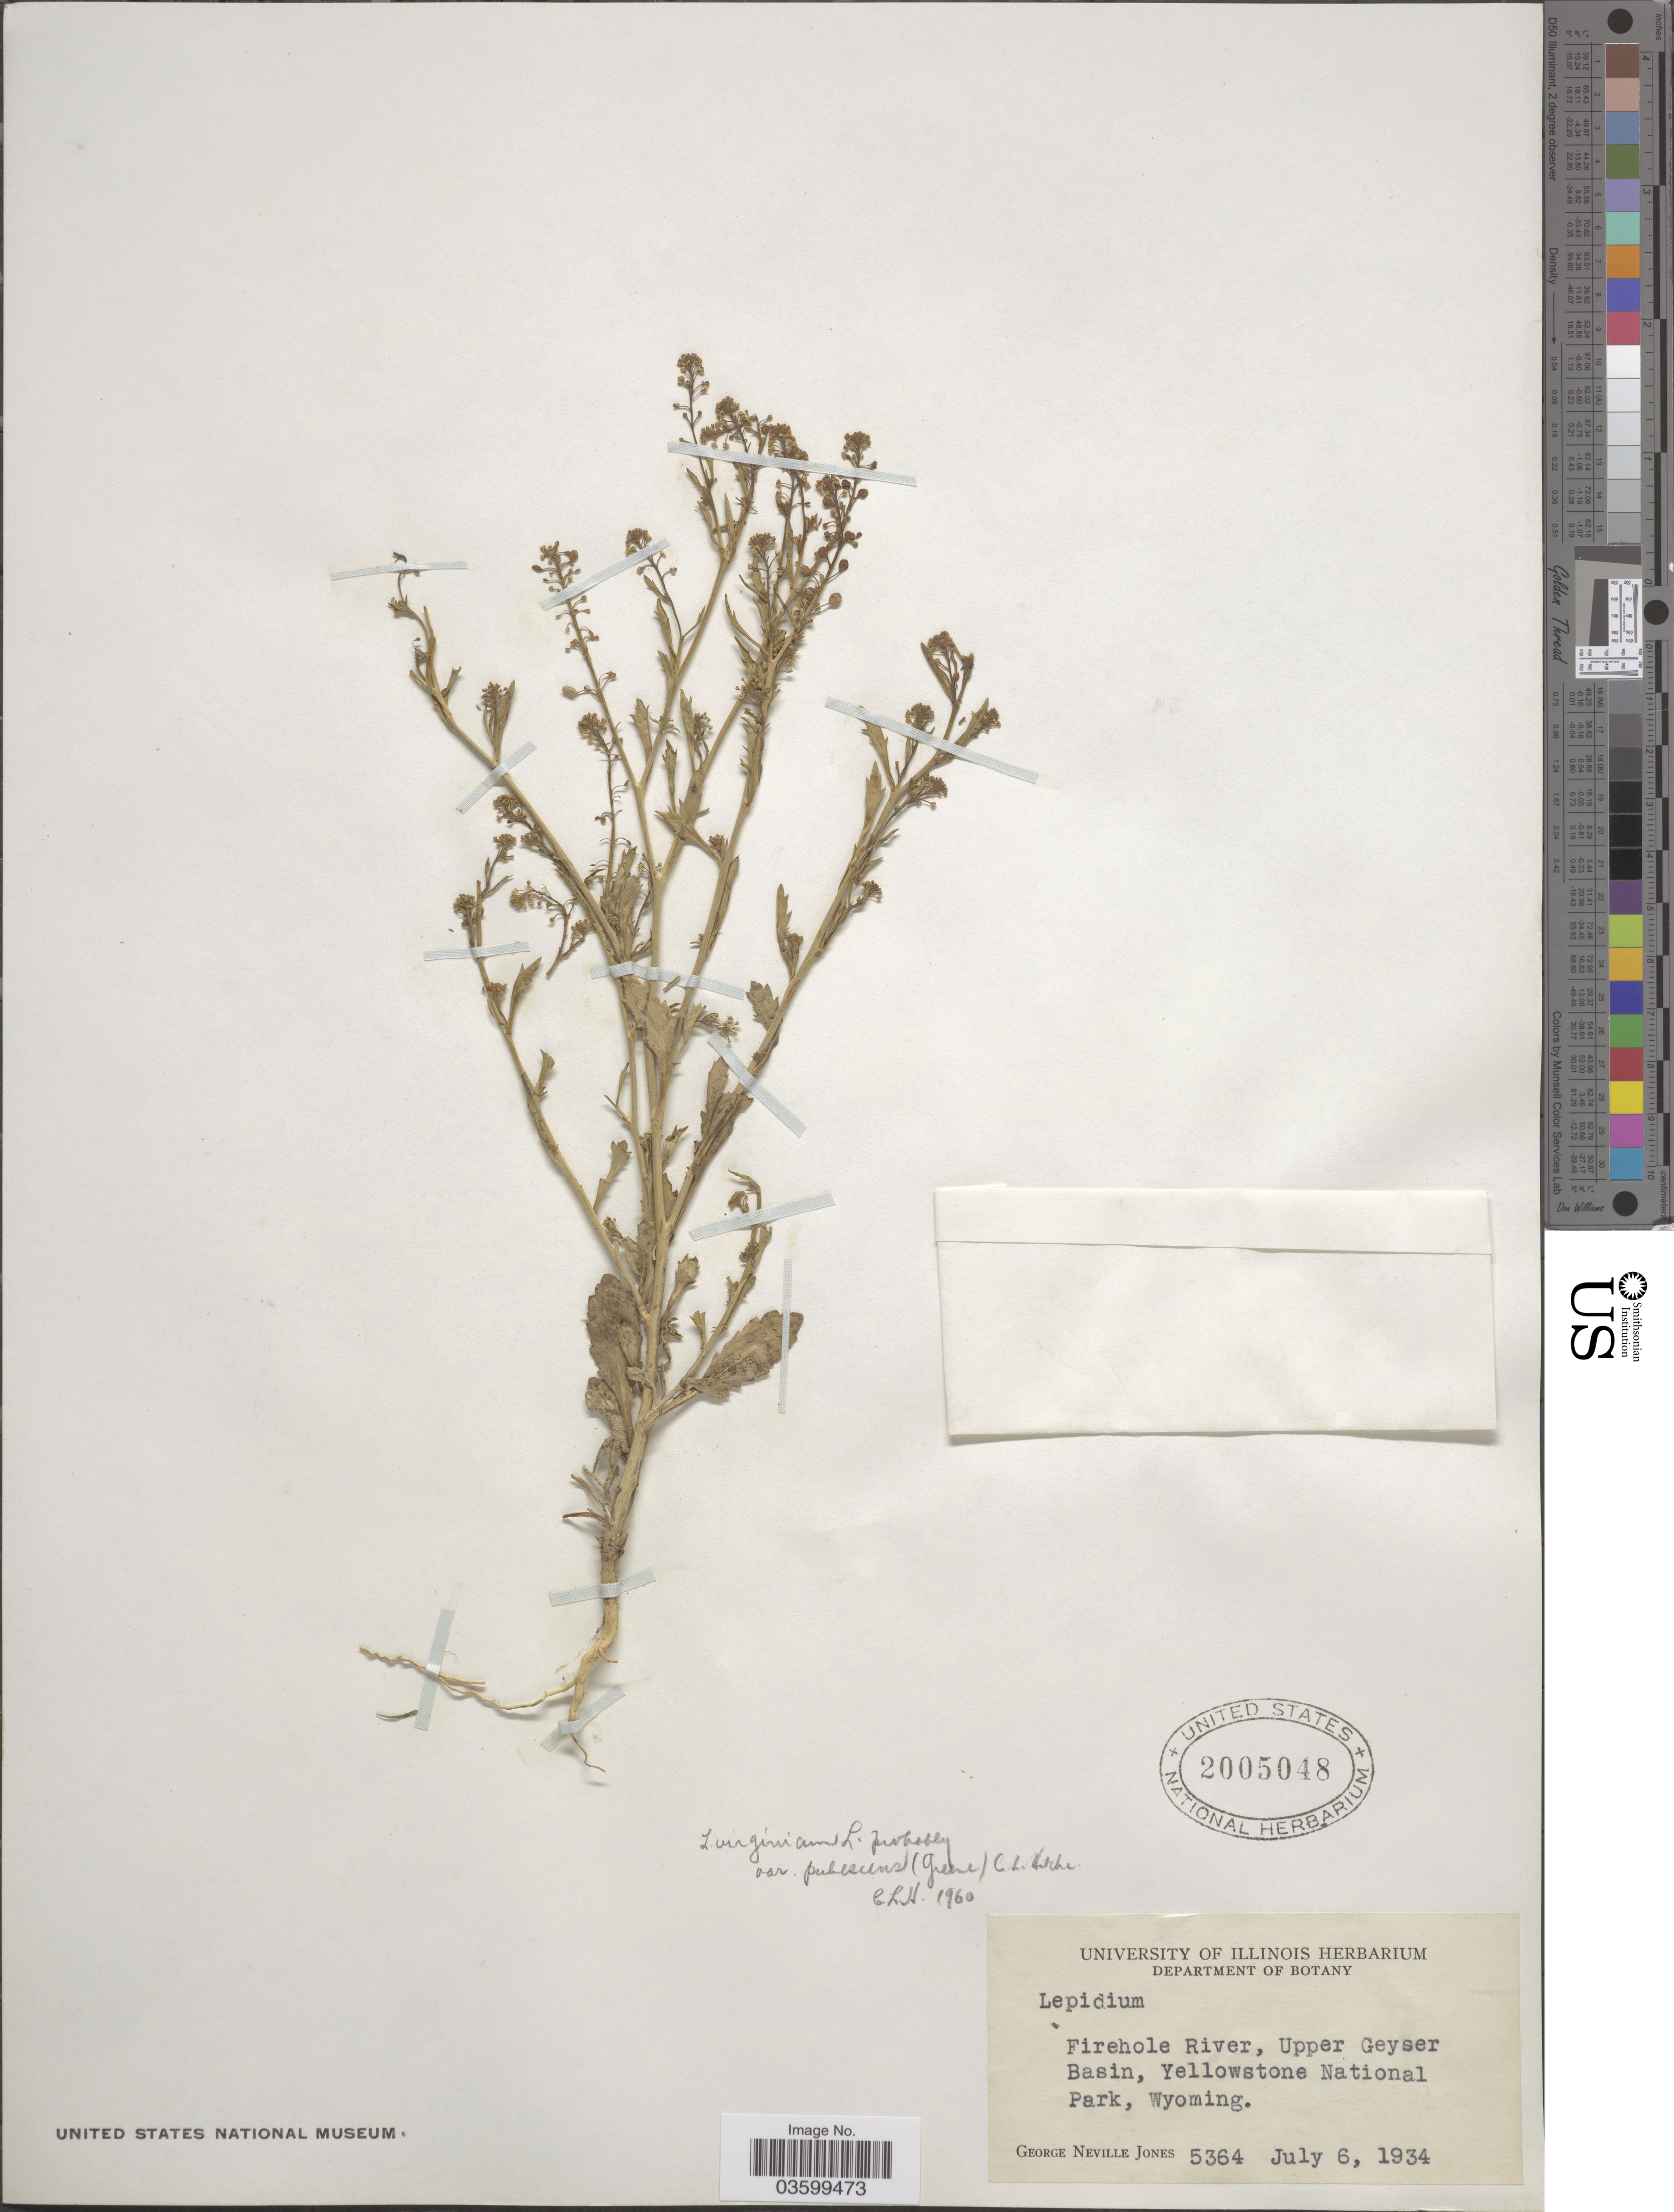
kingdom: Plantae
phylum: Tracheophyta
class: Magnoliopsida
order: Brassicales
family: Brassicaceae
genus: Lepidium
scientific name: Lepidium virginicum var. pubescens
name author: (Greene) C.L. Hitchc.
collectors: G. N. Jones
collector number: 5364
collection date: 1934-07-06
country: United States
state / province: Wyoming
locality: Firehole River, Upper Geyser Basin, Yellowstone National Park.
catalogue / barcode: US 2005048